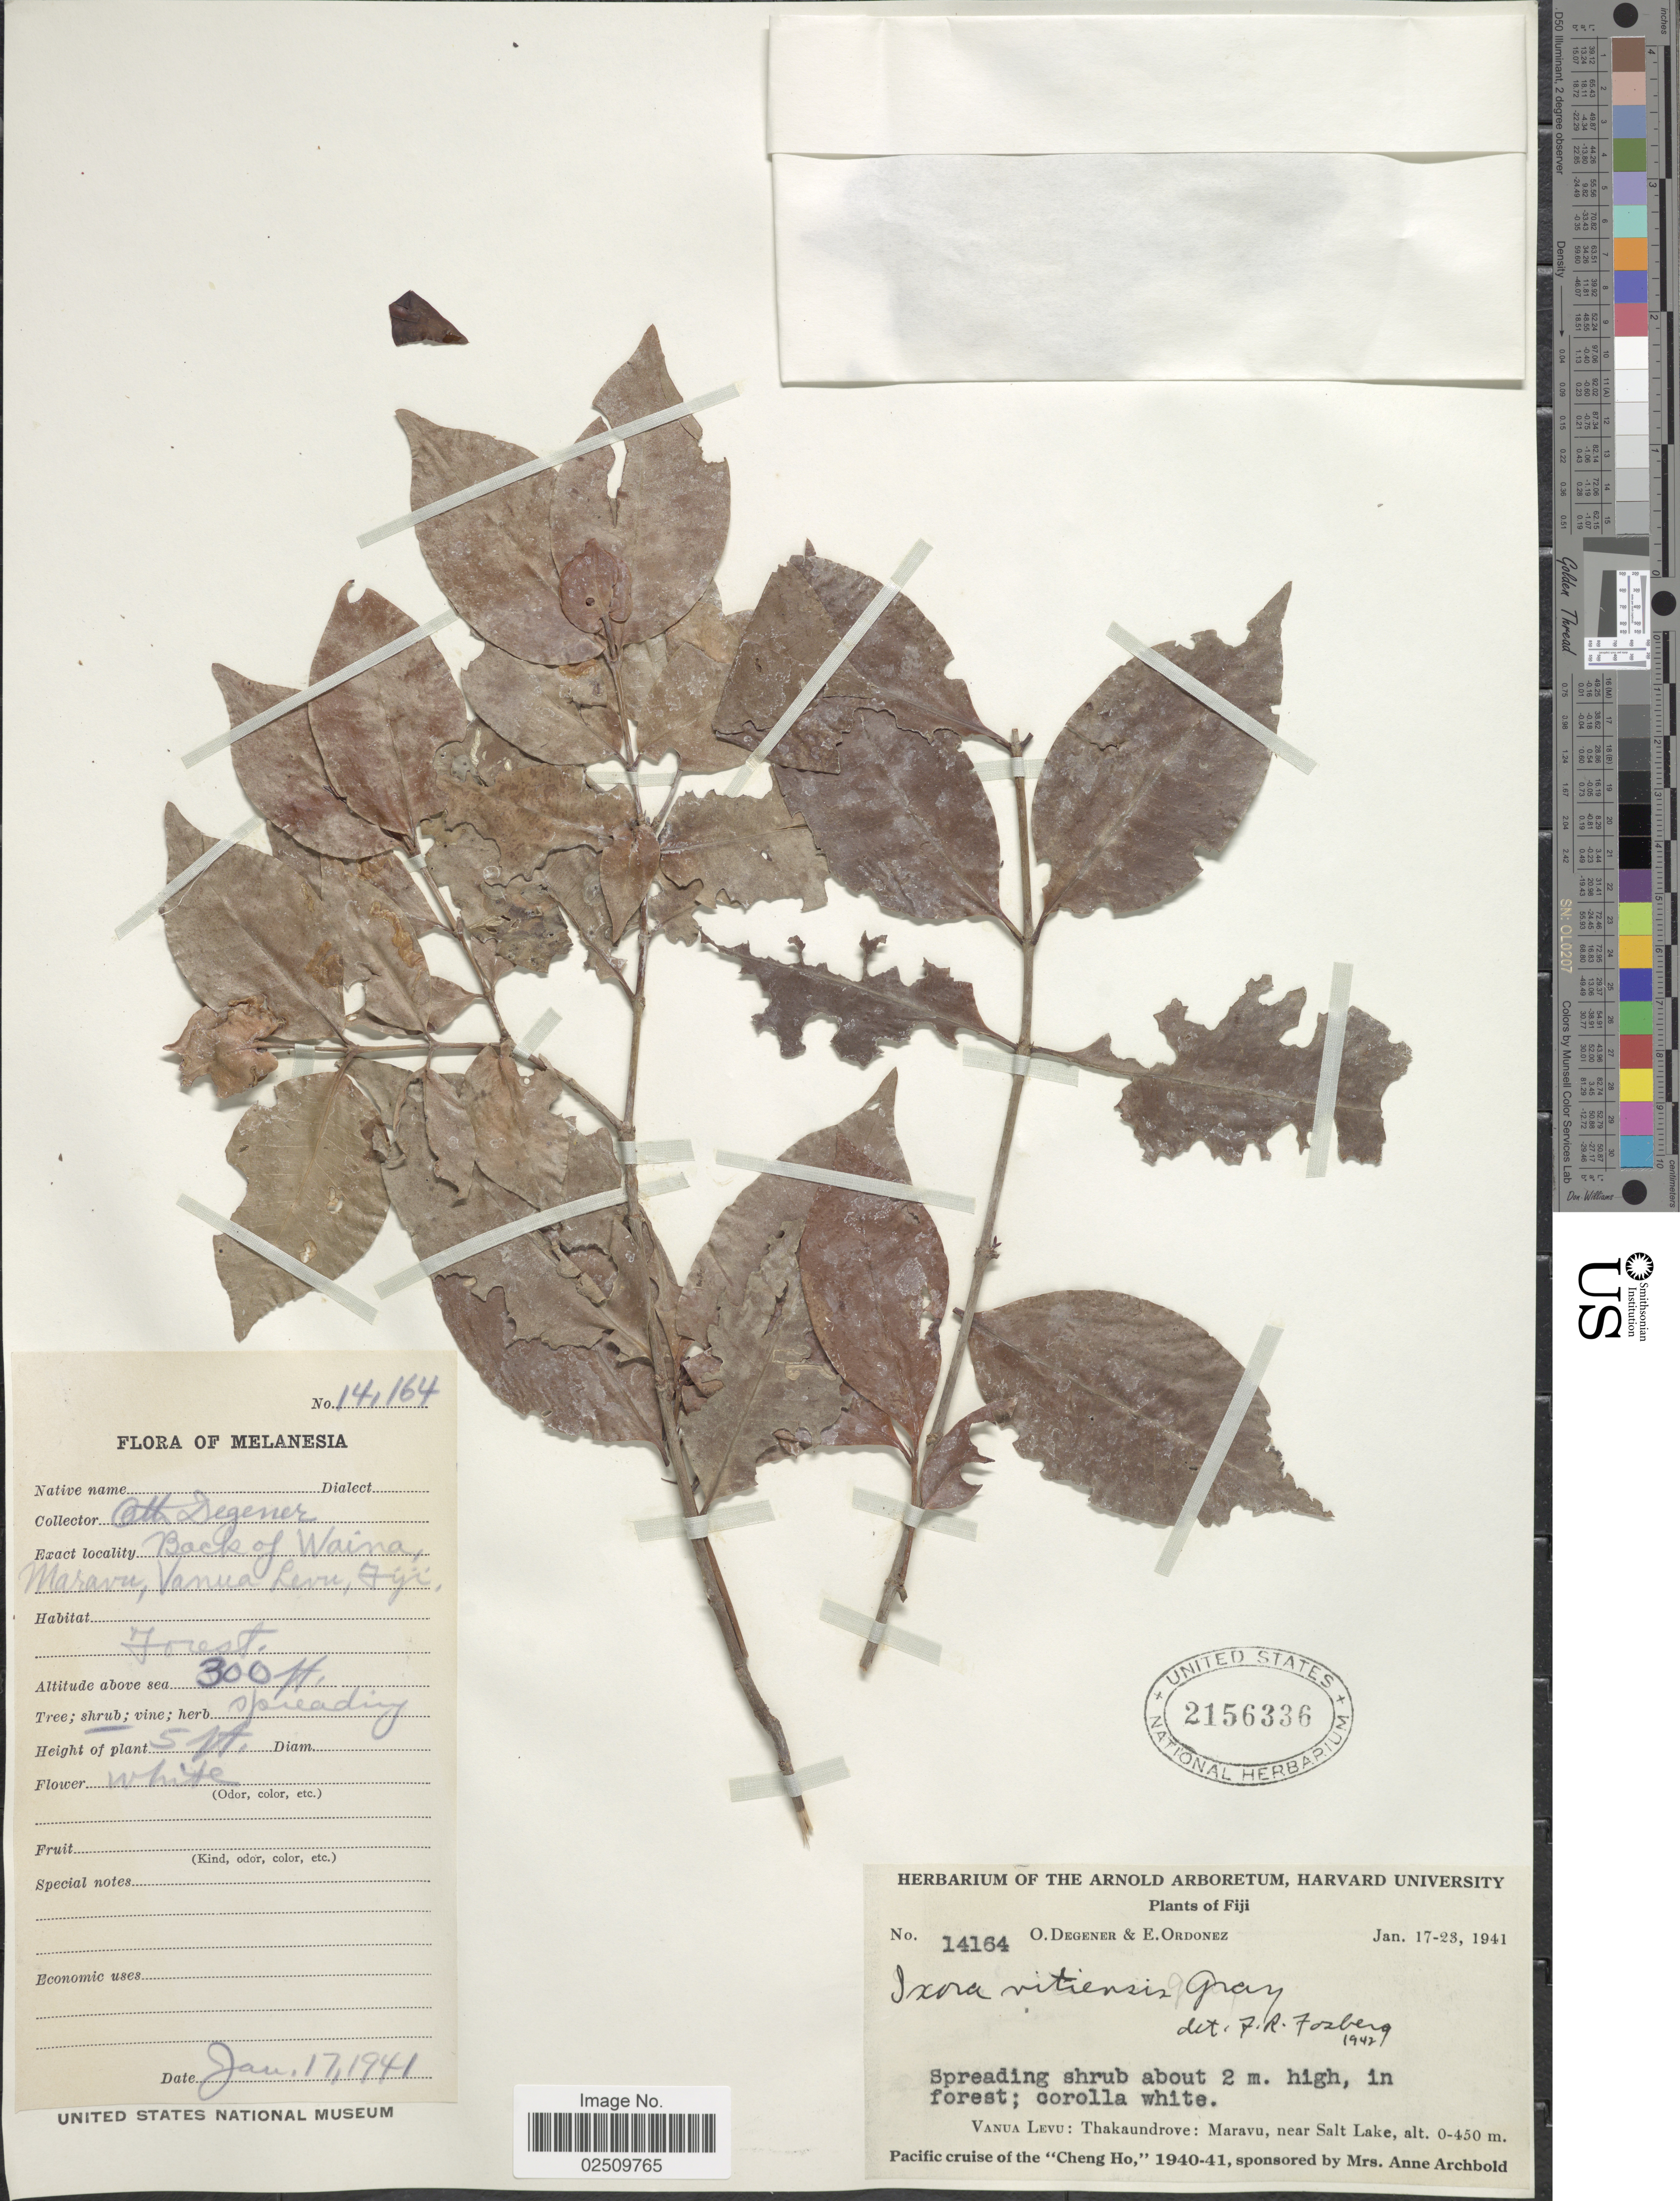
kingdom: Plantae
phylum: Tracheophyta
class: Magnoliopsida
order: Gentianales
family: Rubiaceae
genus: Ixora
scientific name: Ixora vitiensis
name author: A. Gray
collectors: O. Degener & E. Ordonez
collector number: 14164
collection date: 1941-01-17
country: Fiji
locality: Vanua Levu: Thakaundrove: Maravu, near Salt Lake. Back of Waina.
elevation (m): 300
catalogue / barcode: US 2156336